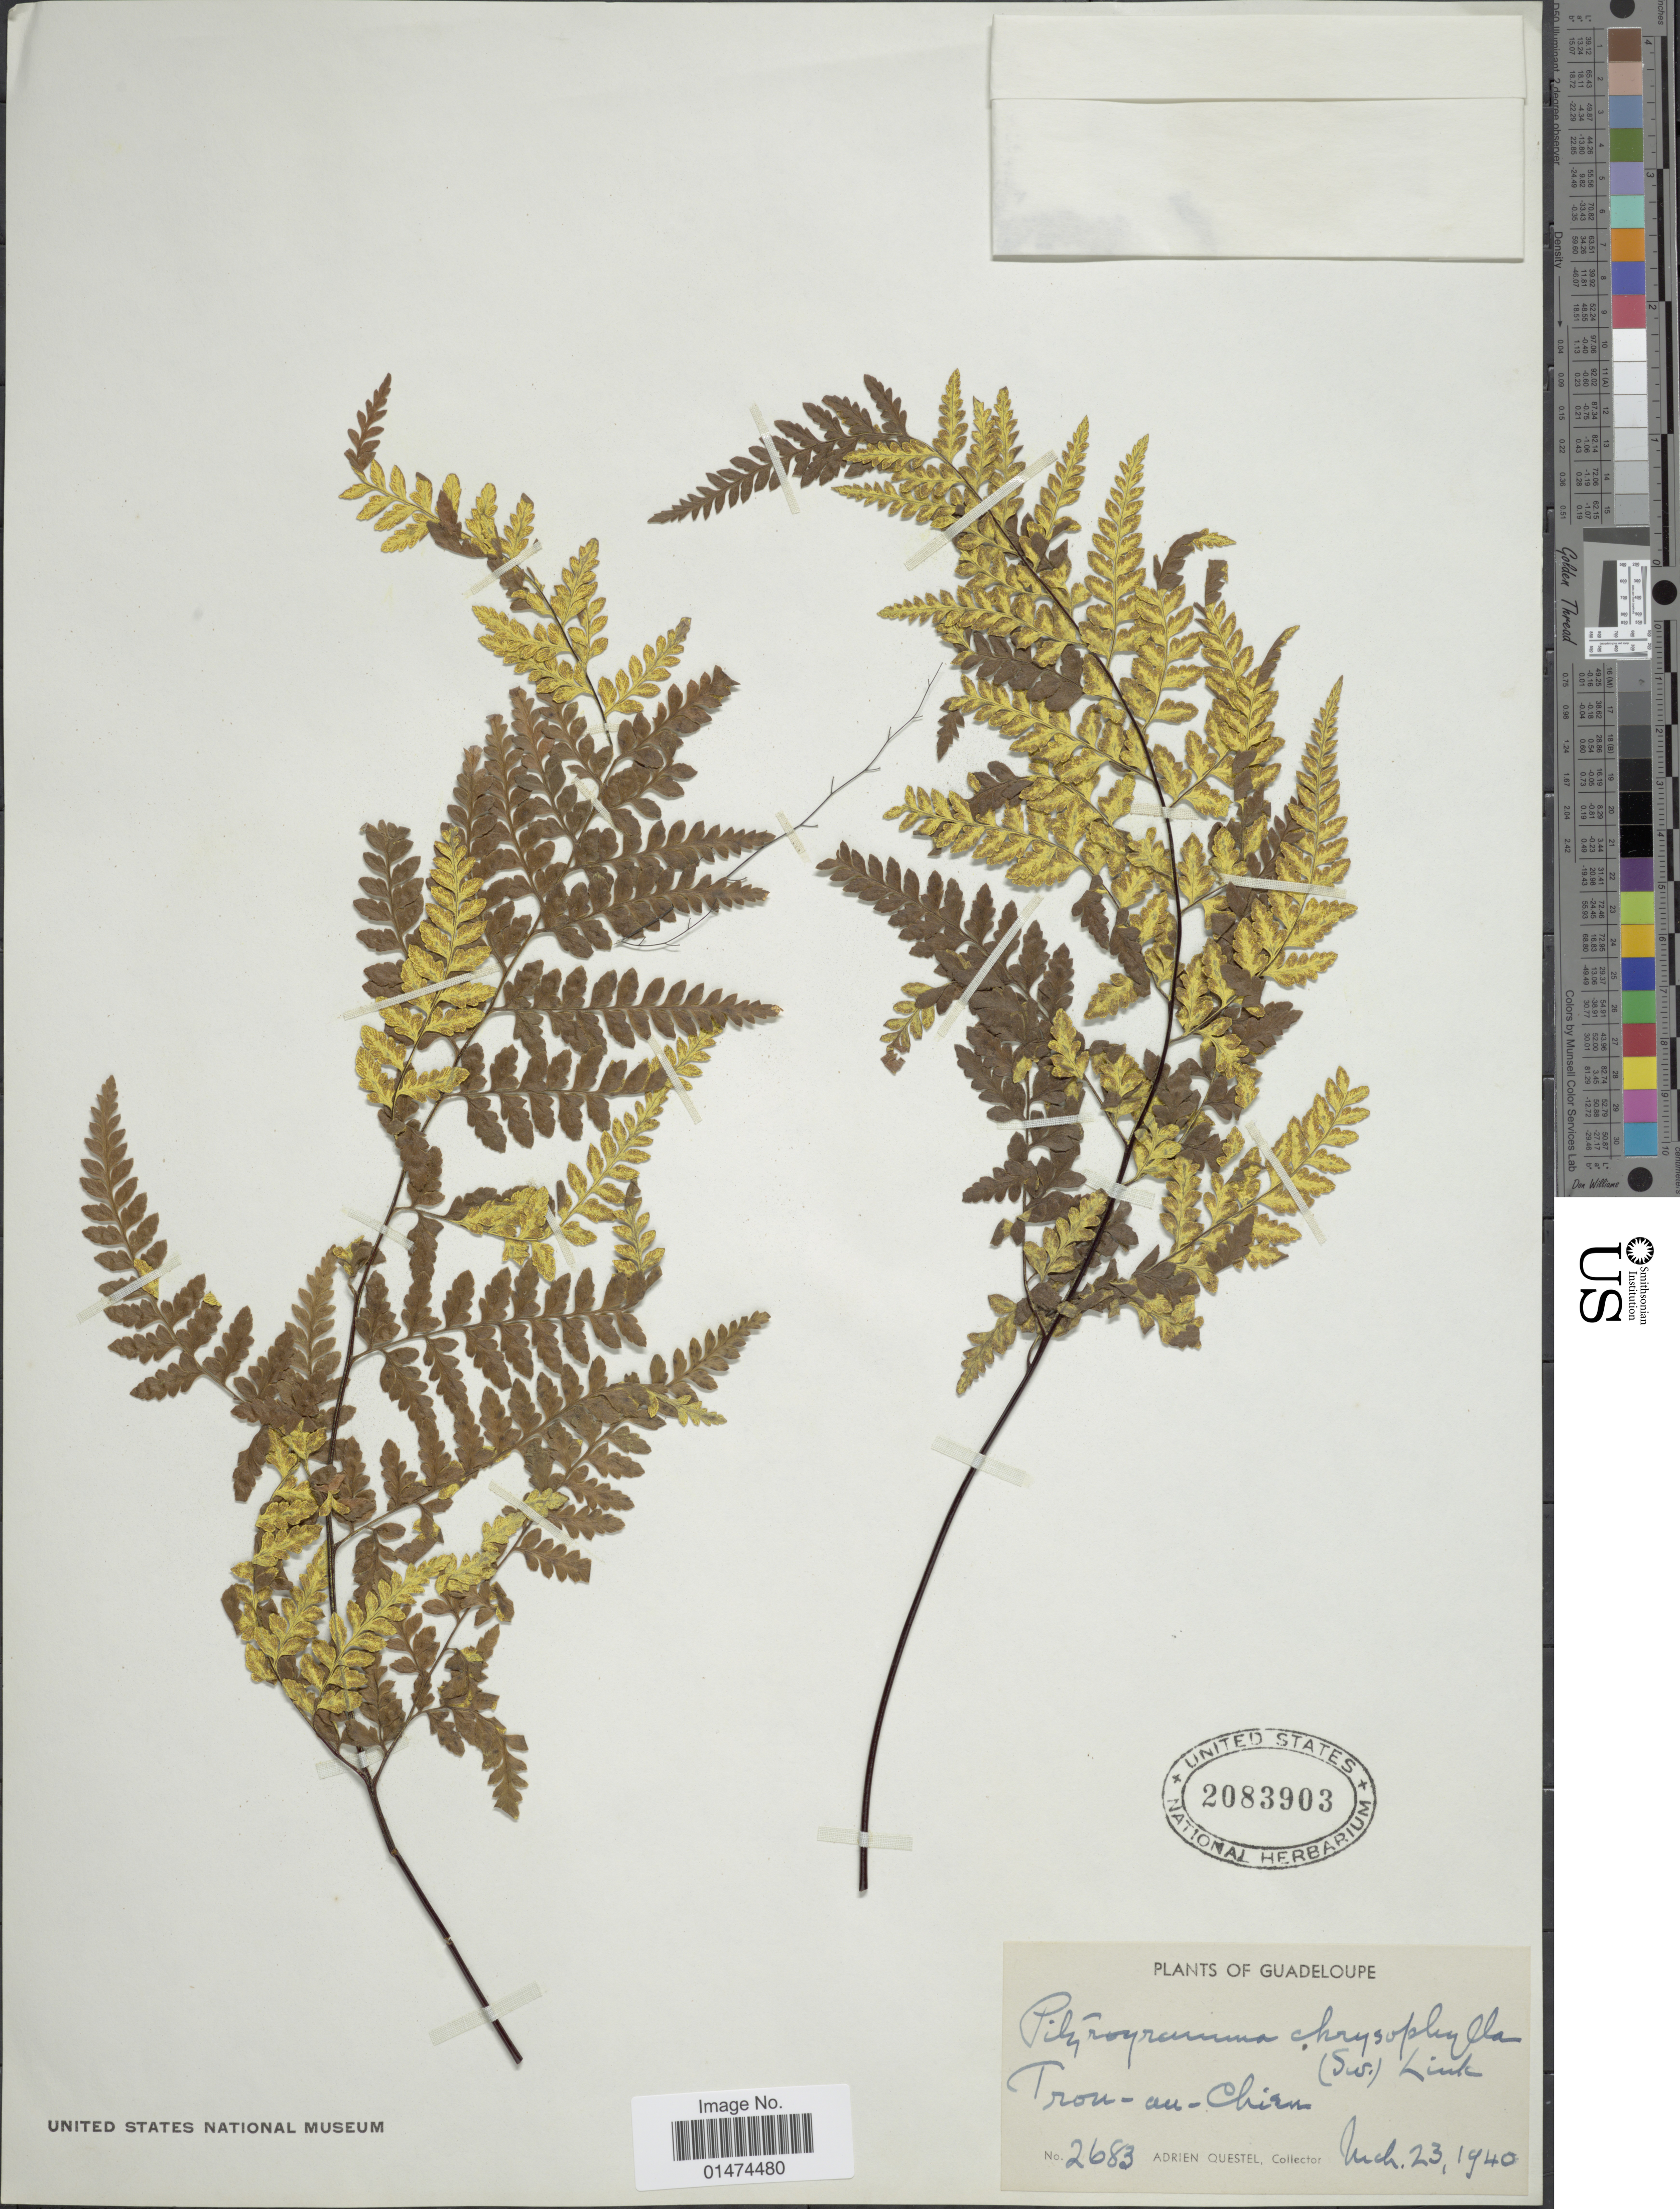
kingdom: Plantae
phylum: Tracheophyta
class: Polypodiopsida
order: Polypodiales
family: Pteridaceae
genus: Pityrogramma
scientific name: Pityrogramma chrysophylla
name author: (Sw.) Link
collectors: A. Questel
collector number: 2683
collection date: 1940-03-23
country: Guadeloupe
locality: Trou-ai-chirn.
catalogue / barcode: US 2083903